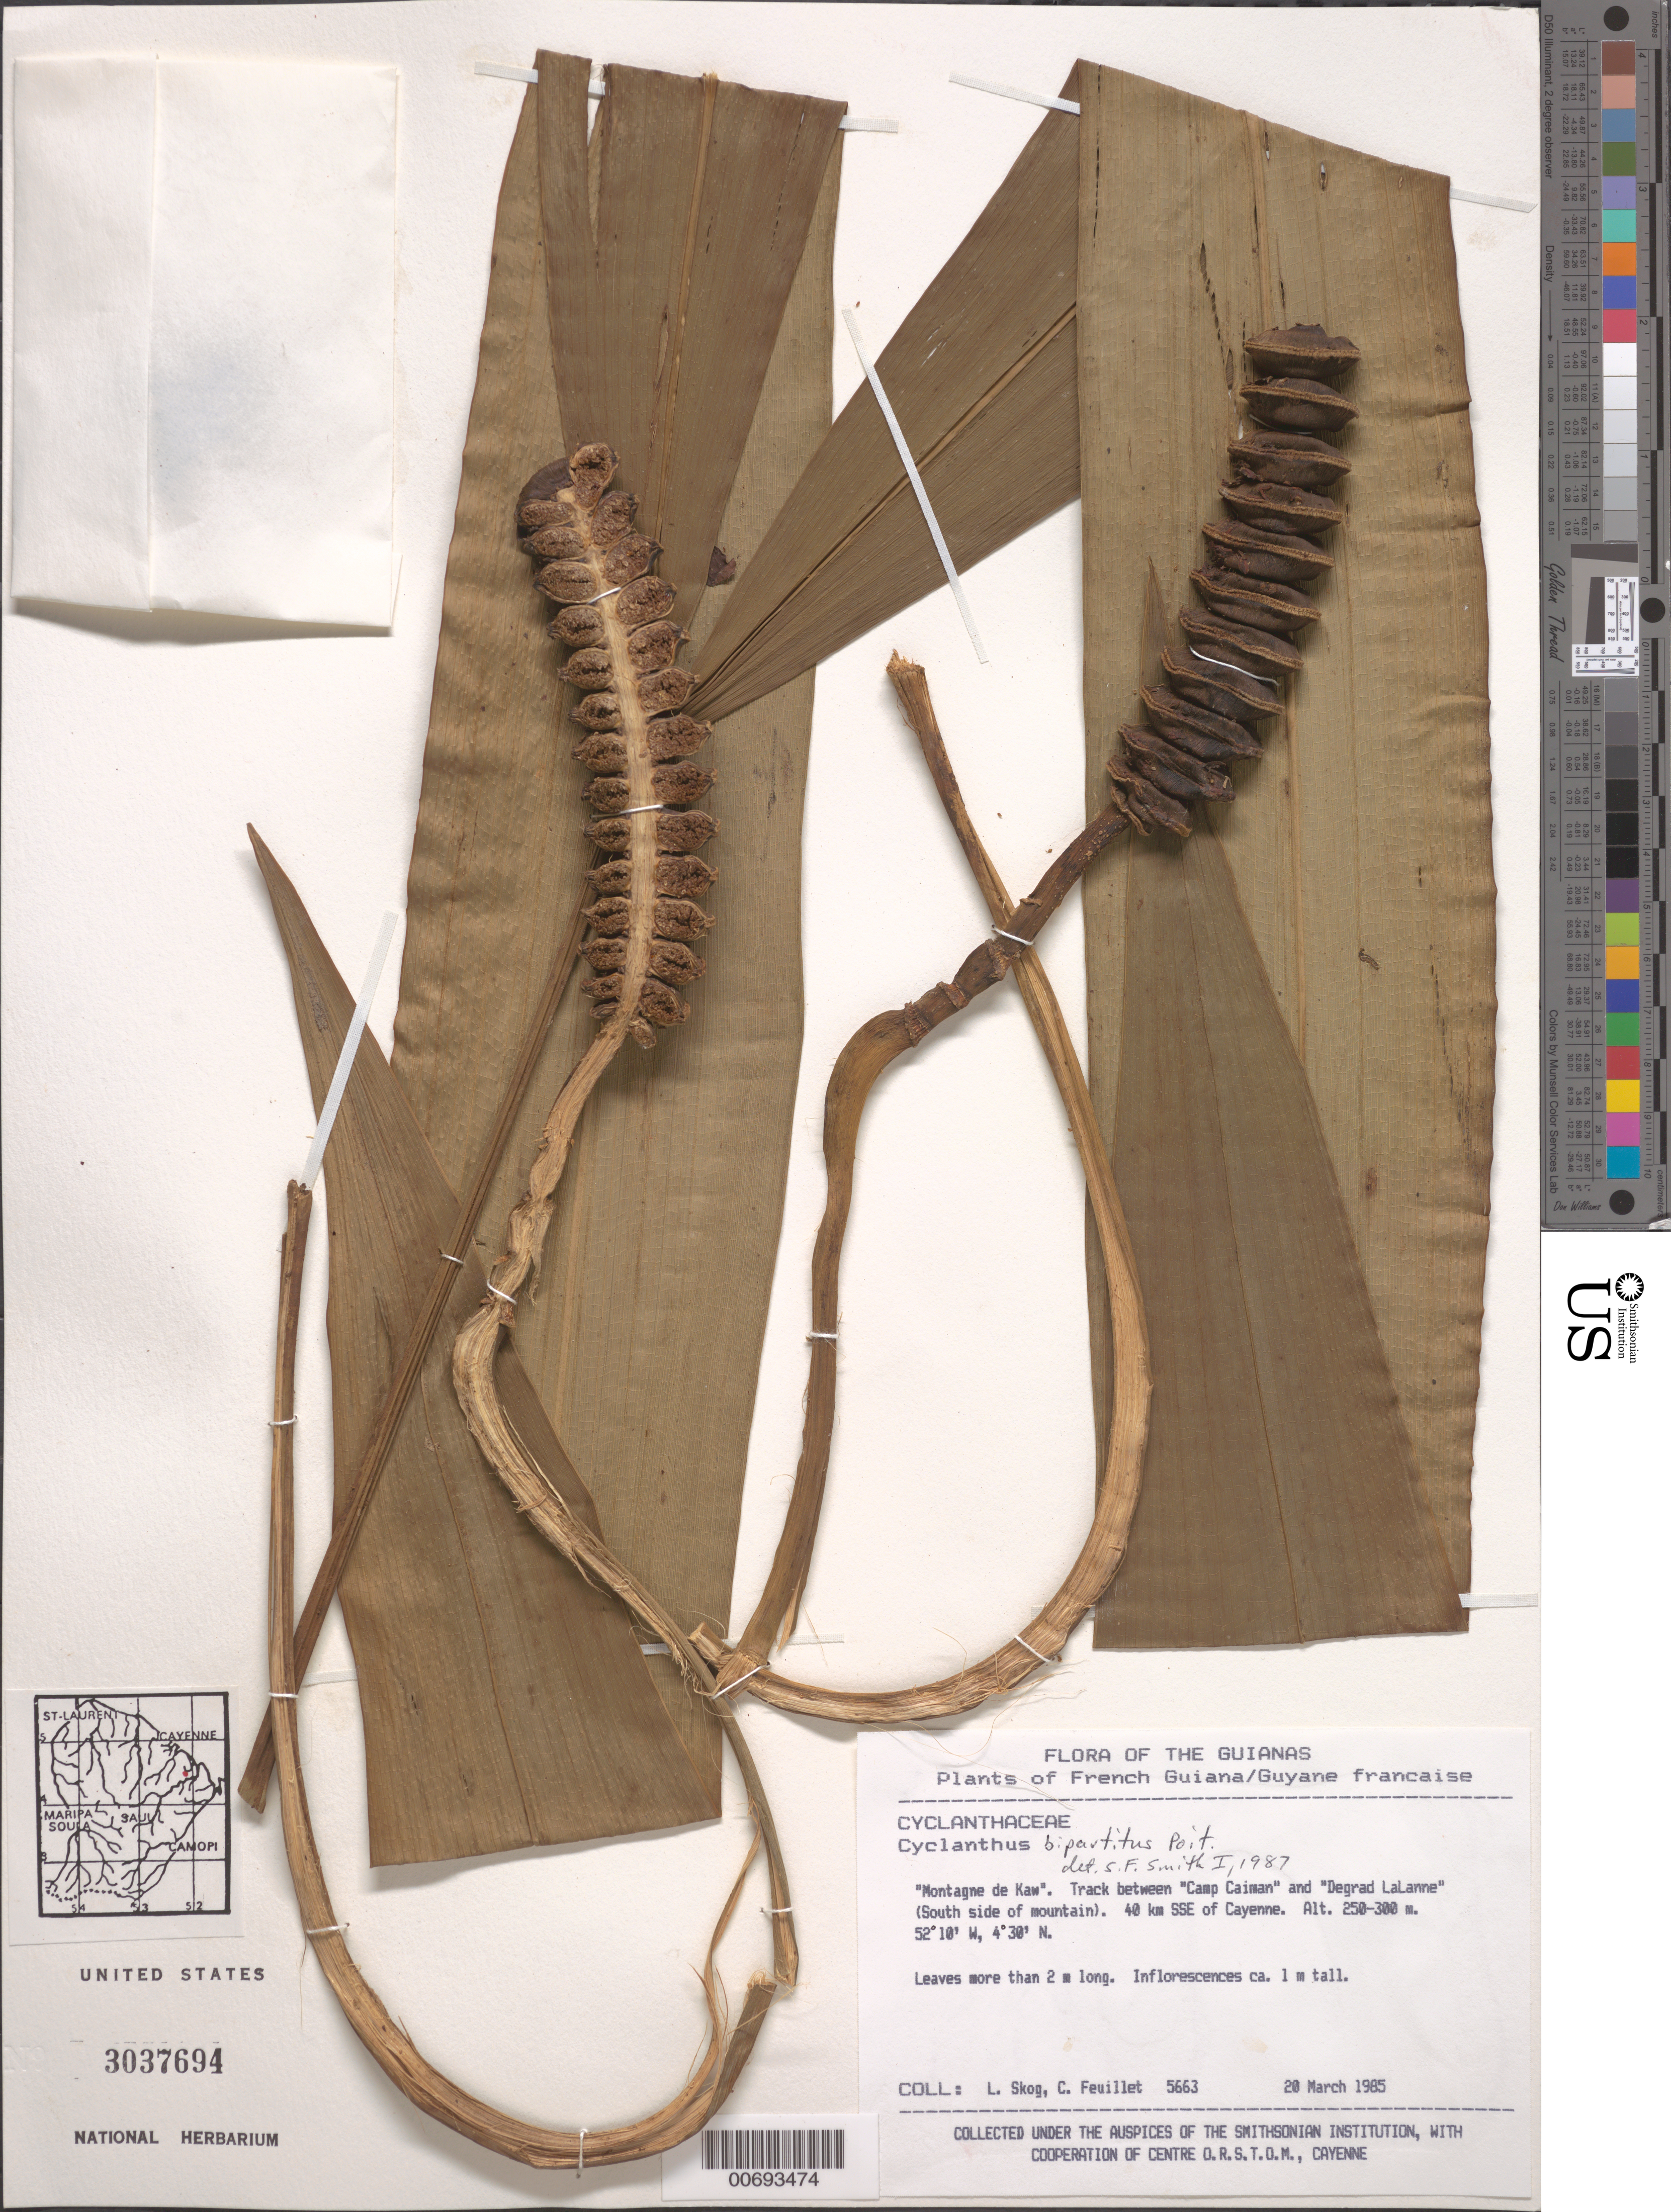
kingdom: Plantae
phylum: Tracheophyta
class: Liliopsida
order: Pandanales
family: Cyclanthaceae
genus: Cyclanthus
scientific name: Cyclanthus bipartitus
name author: Poit. ex A. Rich.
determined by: Smith, Stephen F., (US), NMNH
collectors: L. E. Skog, C. Feuillet & G. Cremers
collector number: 5663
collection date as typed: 20 March 1985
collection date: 1985-03-20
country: French Guiana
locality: Montagne de Kaw, south side. Track between Camp Caiman and Degrad LaLanne, 40 km SSE of Cayenne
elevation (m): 250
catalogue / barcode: US 3037694